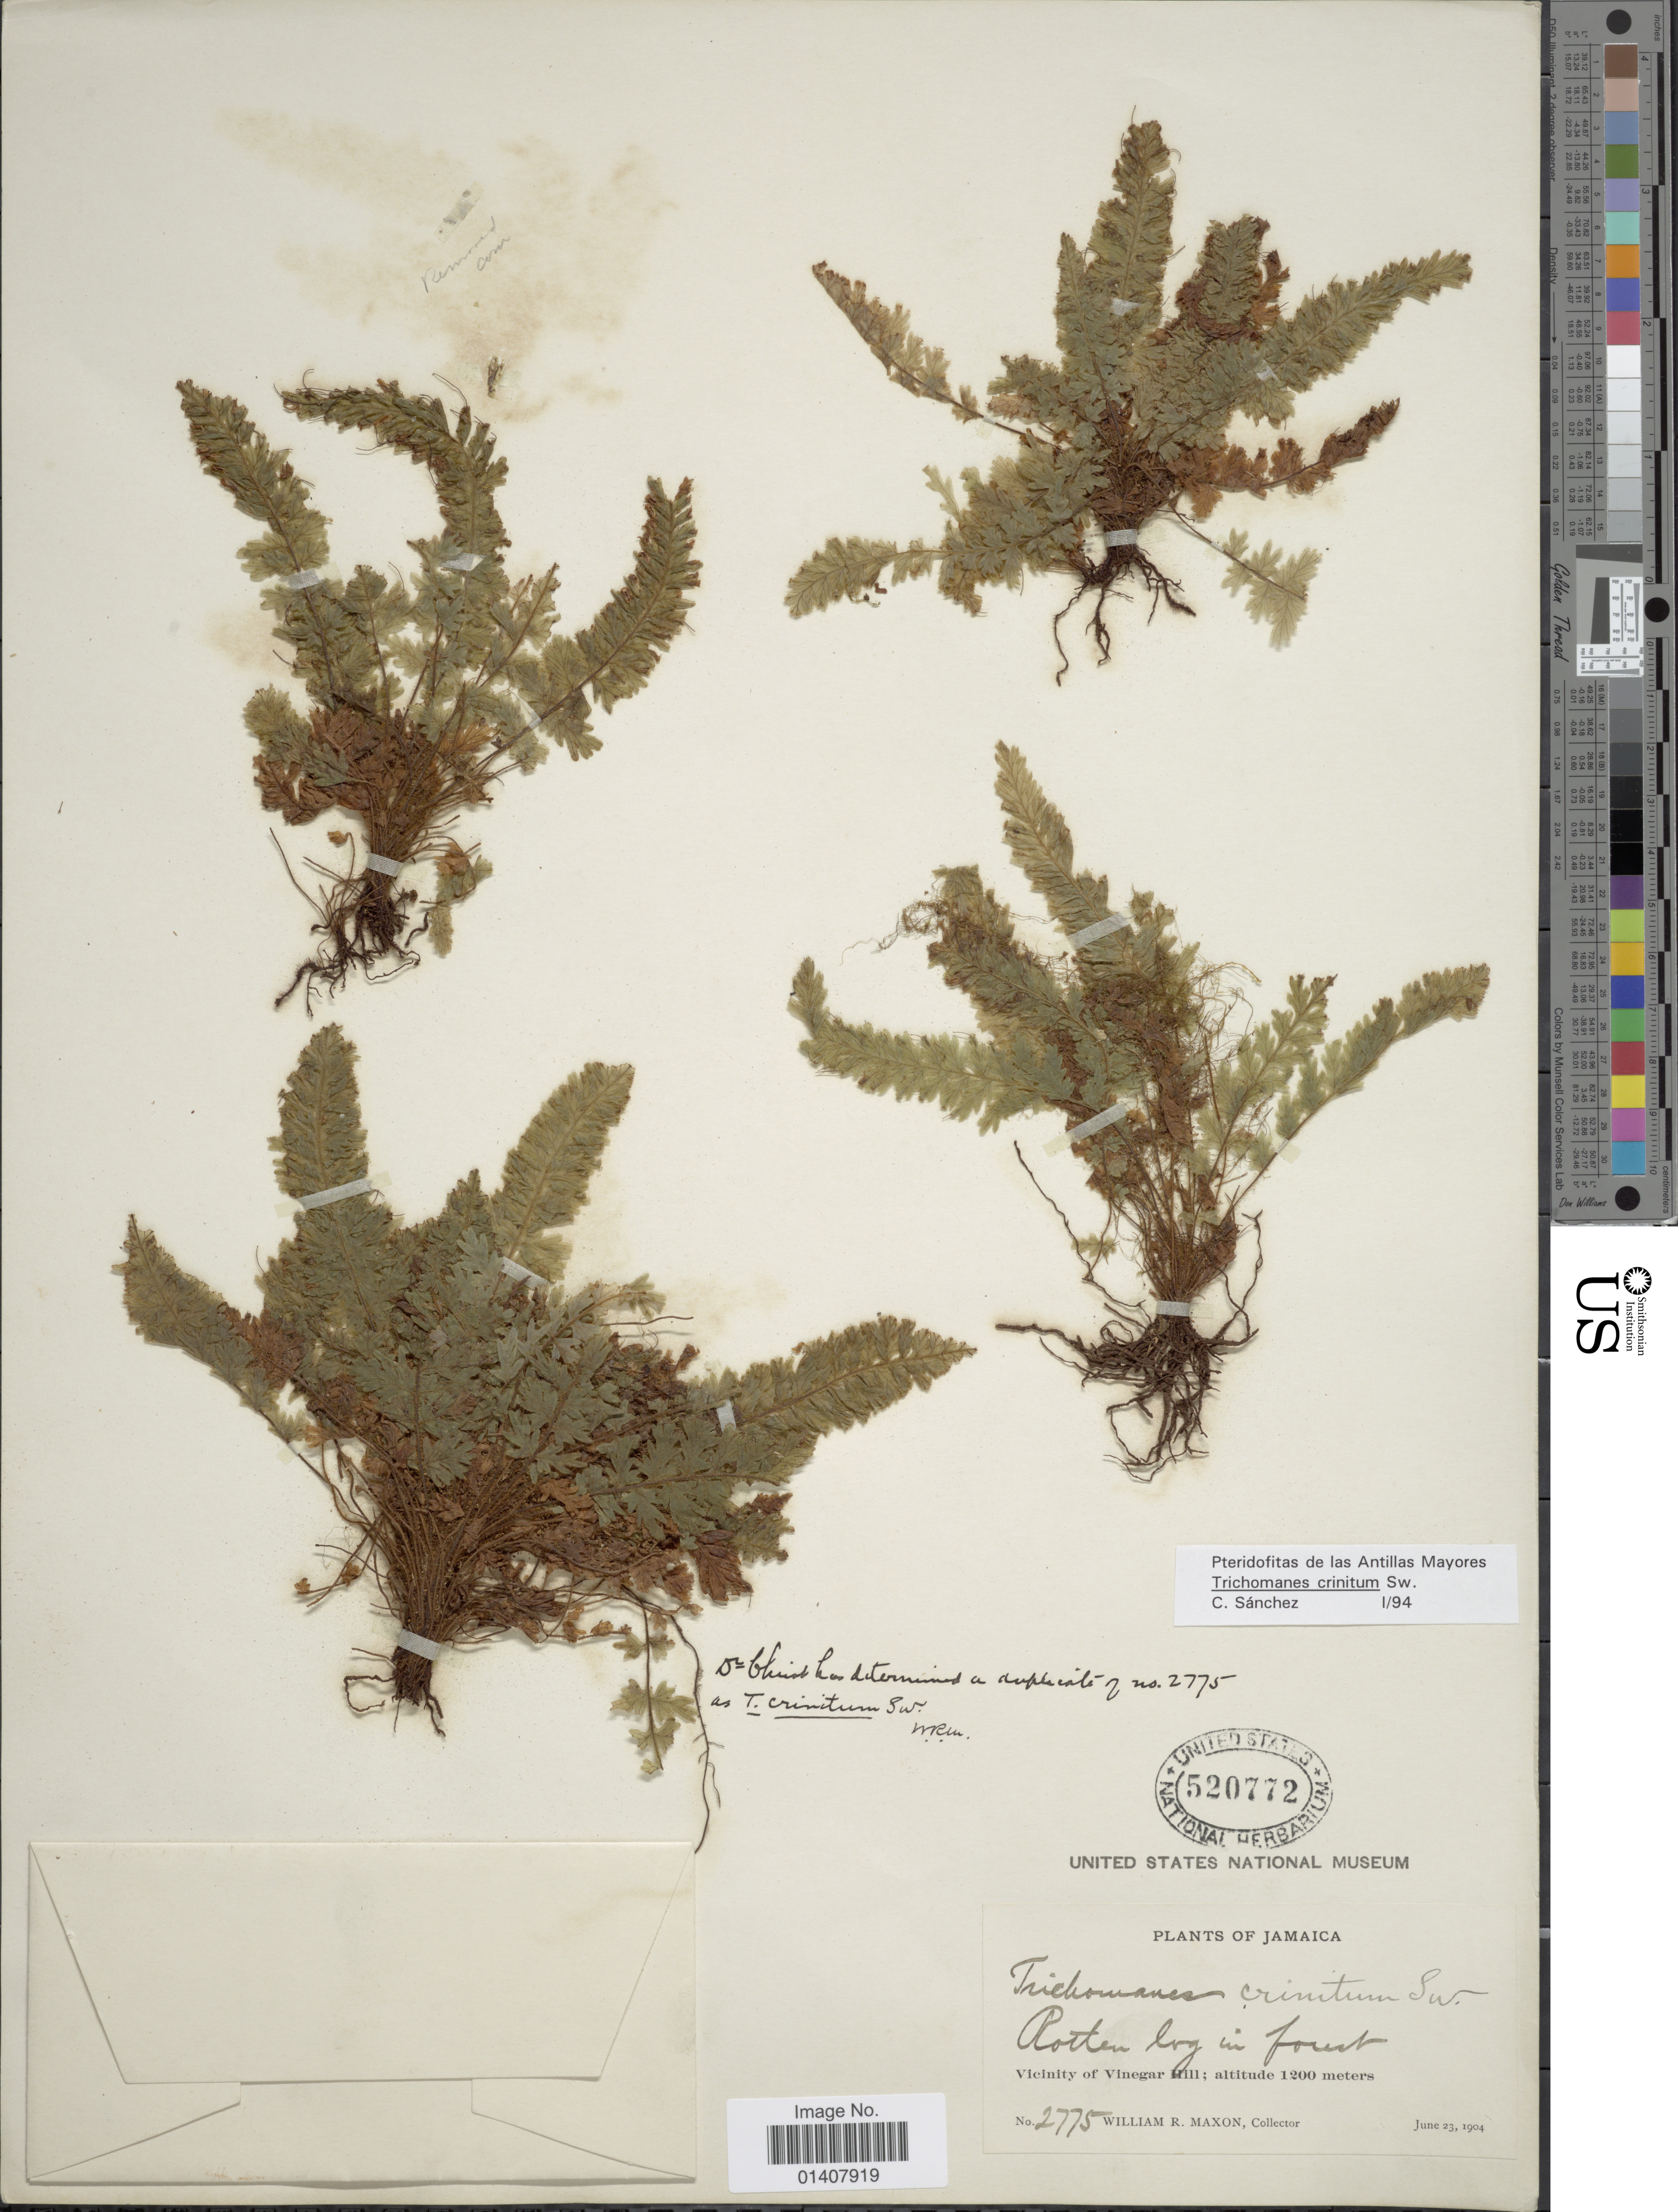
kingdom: Plantae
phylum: Tracheophyta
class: Polypodiopsida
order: Hymenophyllales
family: Hymenophyllaceae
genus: Trichomanes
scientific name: Trichomanes crinitum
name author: Sw.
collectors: W. R. Maxon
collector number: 2775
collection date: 1904-06-23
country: Jamaica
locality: Rotten log in forest, Vicinity of Vinegar Hill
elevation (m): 1200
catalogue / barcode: US 520772